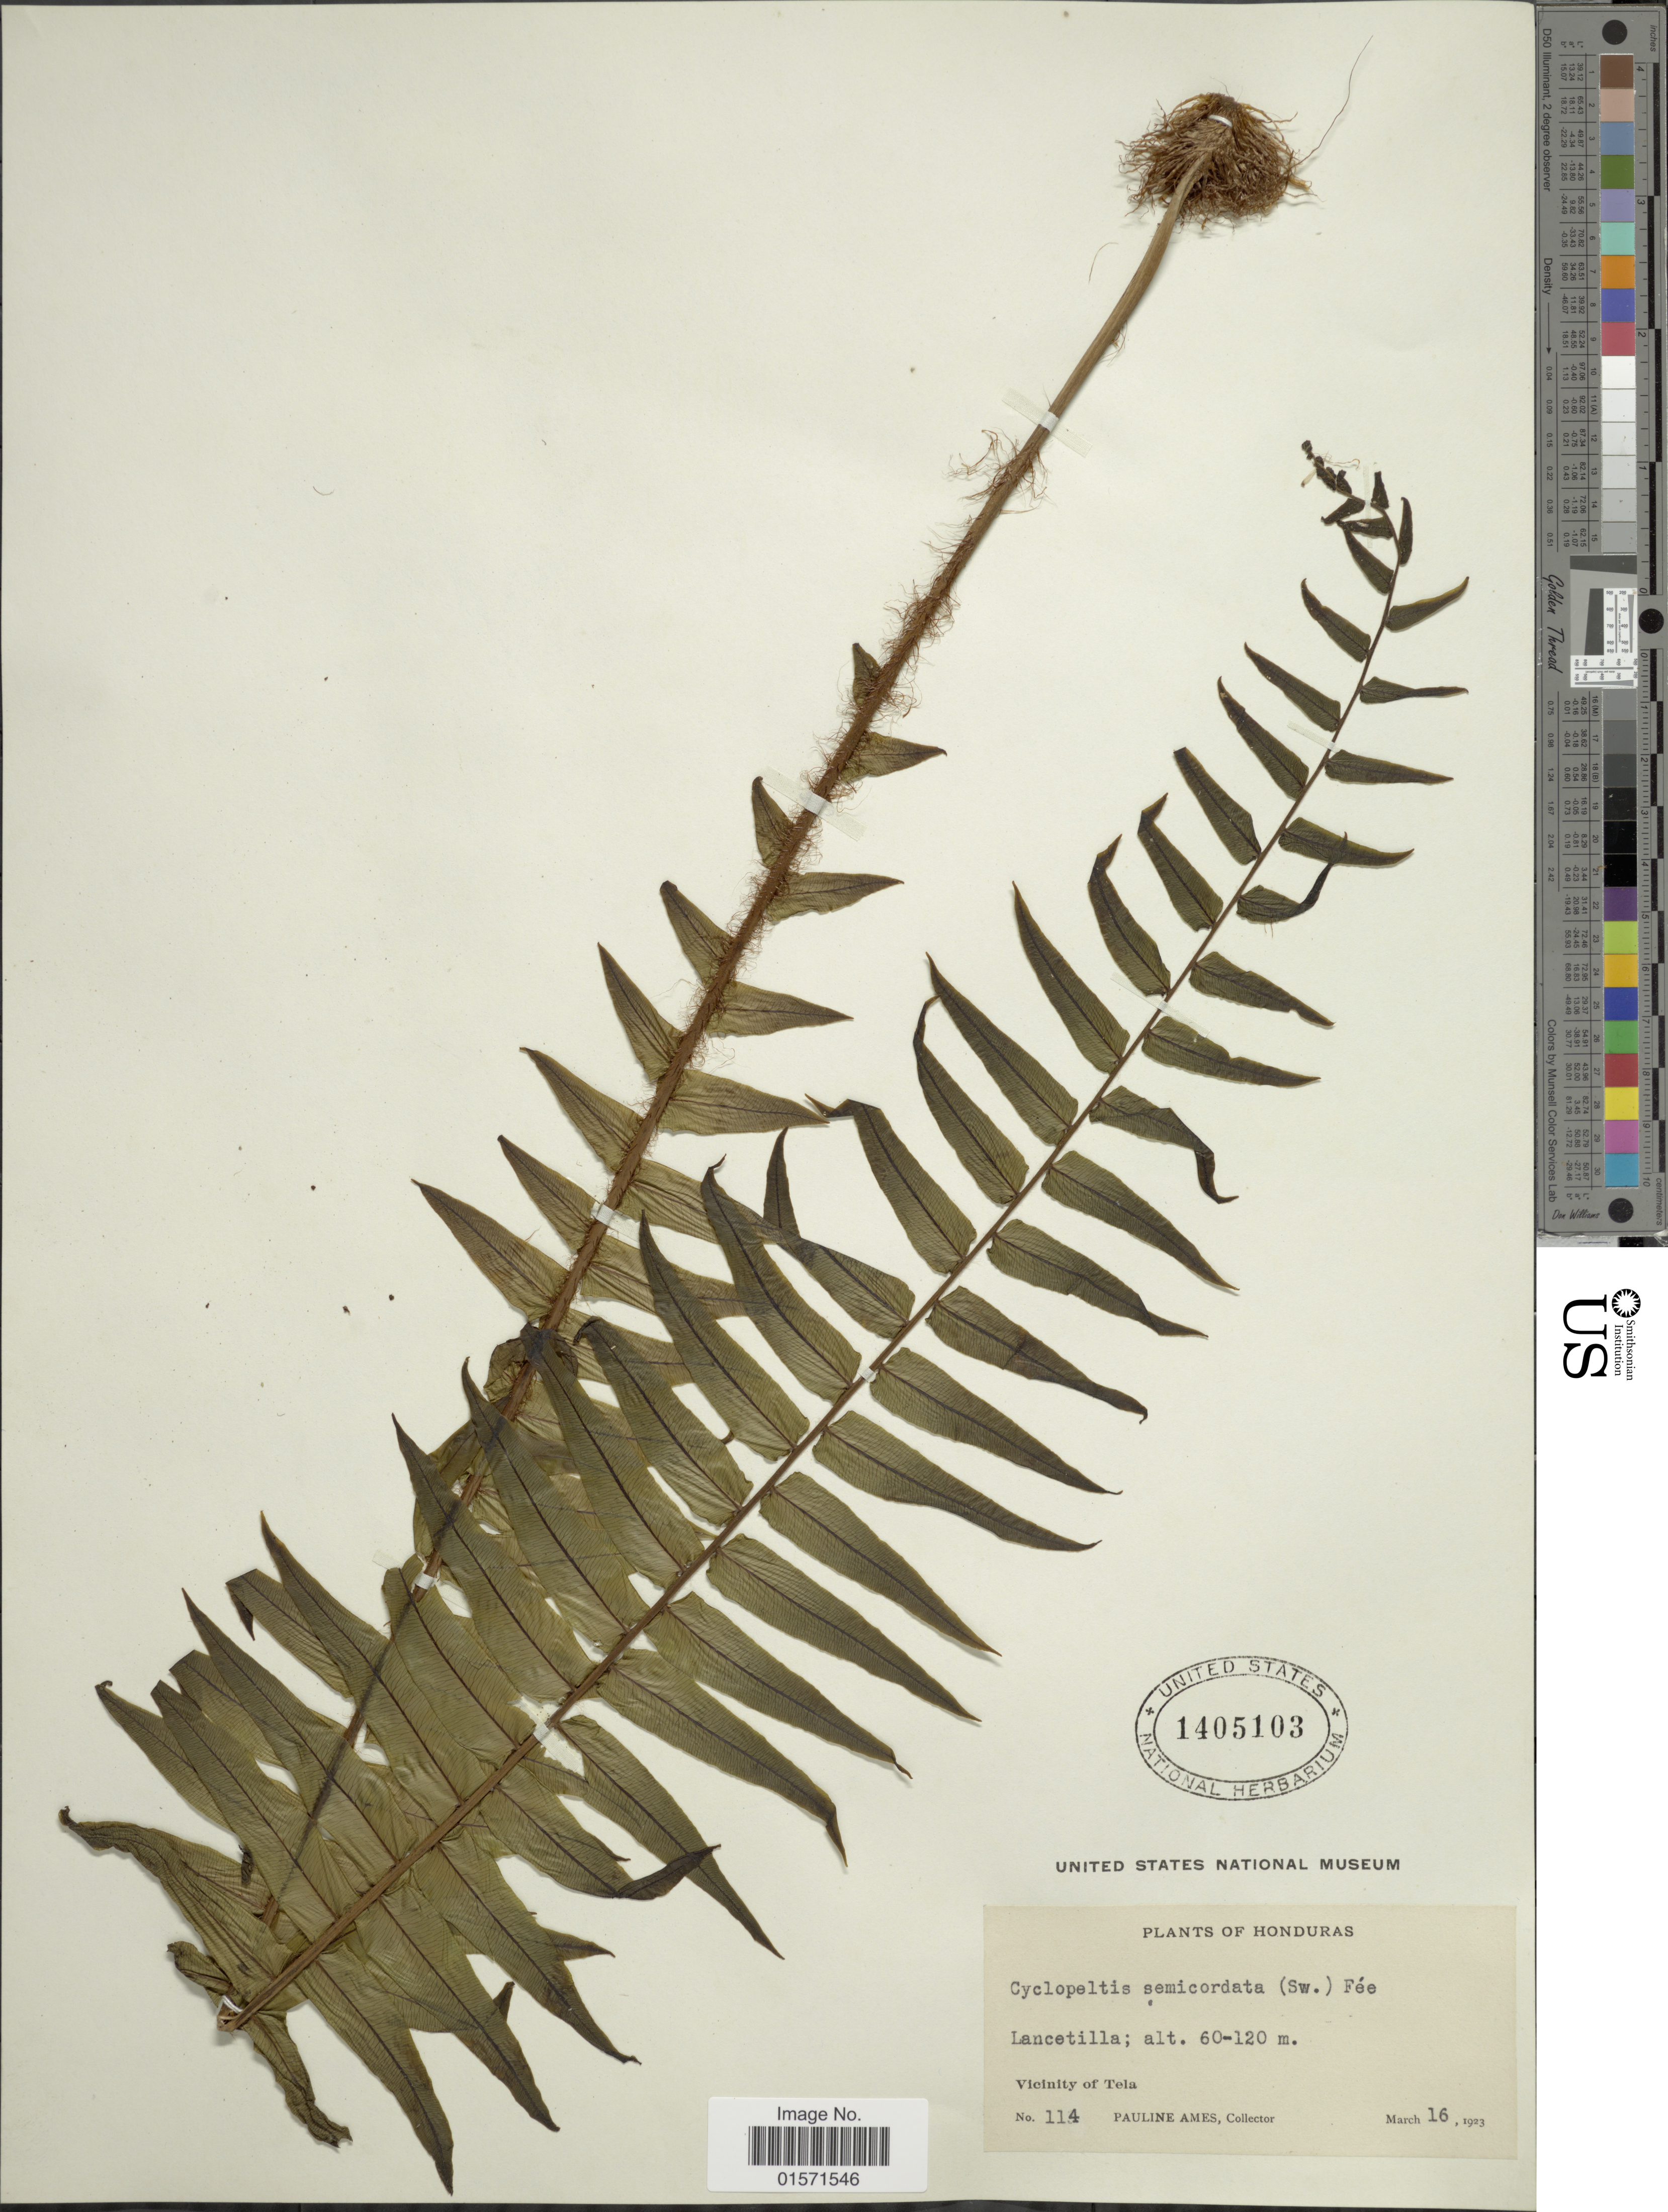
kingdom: Plantae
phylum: Tracheophyta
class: Polypodiopsida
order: Polypodiales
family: Lomariopsidaceae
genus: Cyclopeltis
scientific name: Cyclopeltis semicordata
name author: (Sw.) J. Sm.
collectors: P. Ames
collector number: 114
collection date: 1903-03-16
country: Honduras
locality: Lancetilla. Vicinity of Tela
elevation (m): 60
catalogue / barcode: US 1405103